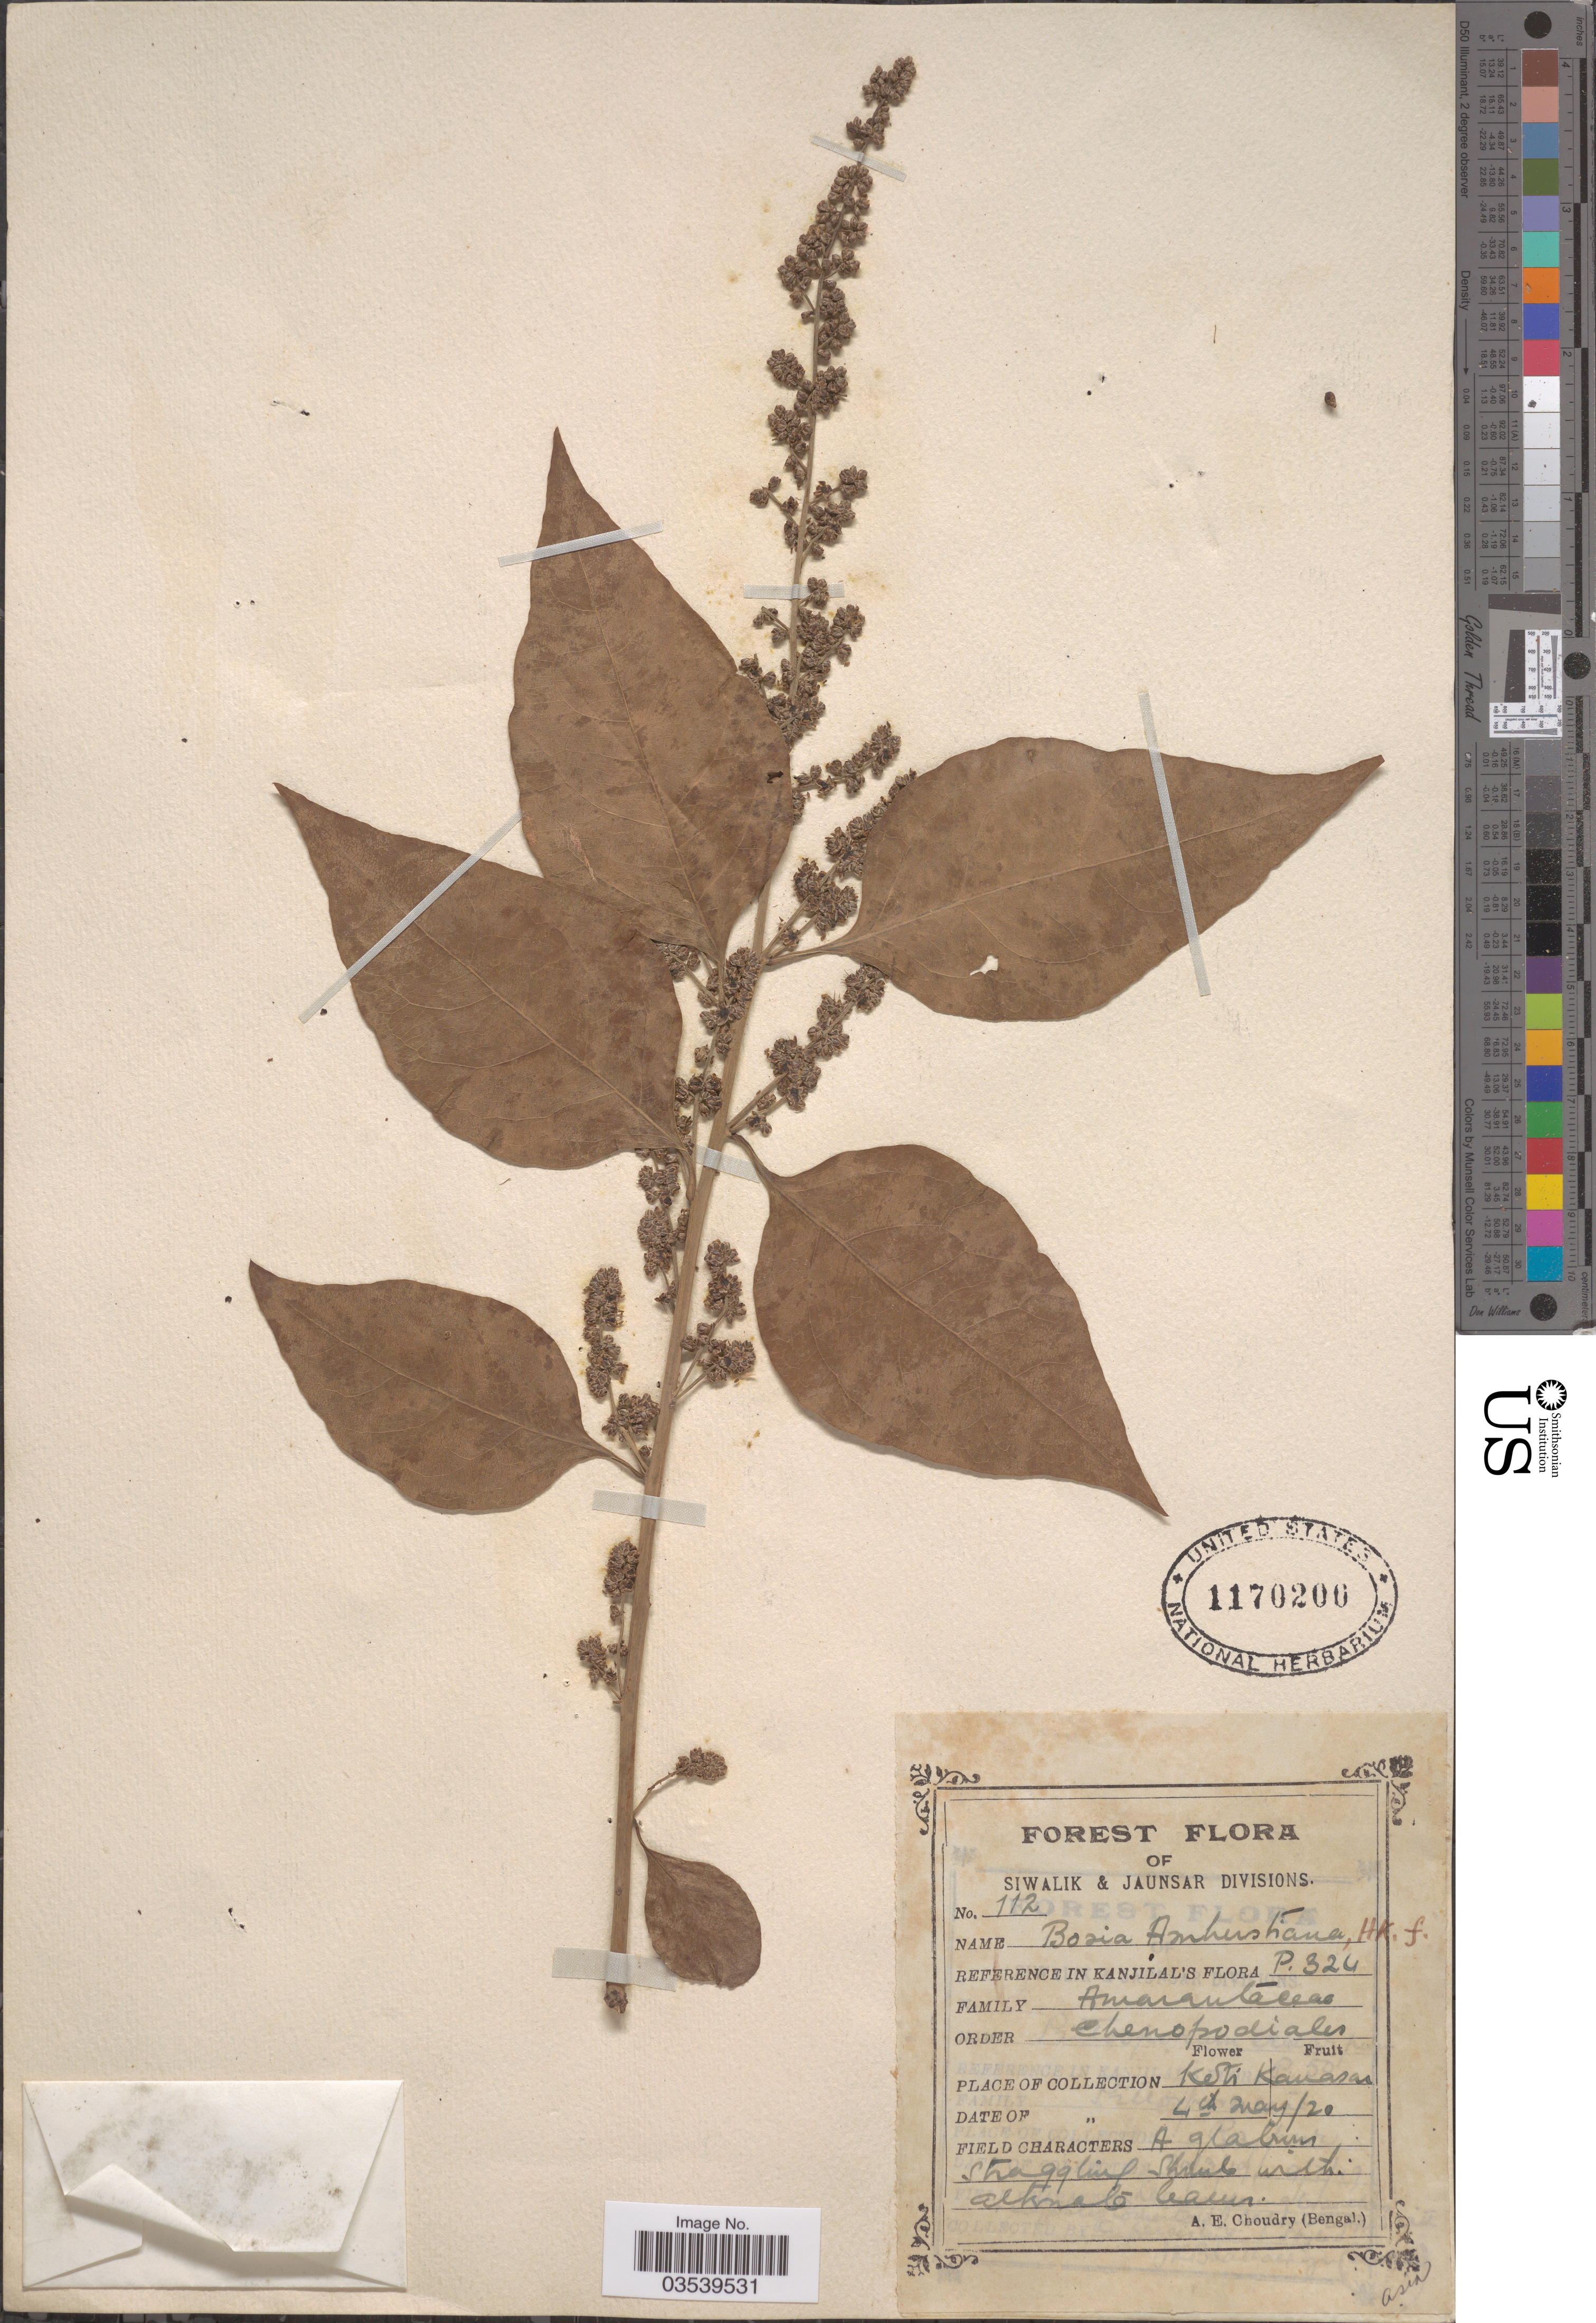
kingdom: Plantae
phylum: Tracheophyta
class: Magnoliopsida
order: Caryophyllales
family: Amaranthaceae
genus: Bosea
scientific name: Bosea amherstiana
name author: Hook. f.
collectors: A. Choudry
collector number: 112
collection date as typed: Transcribed d/m/y: 4/5/20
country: India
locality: Siwalik & Jaunsar Divisions. Koti Kanasar.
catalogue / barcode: US 1170200